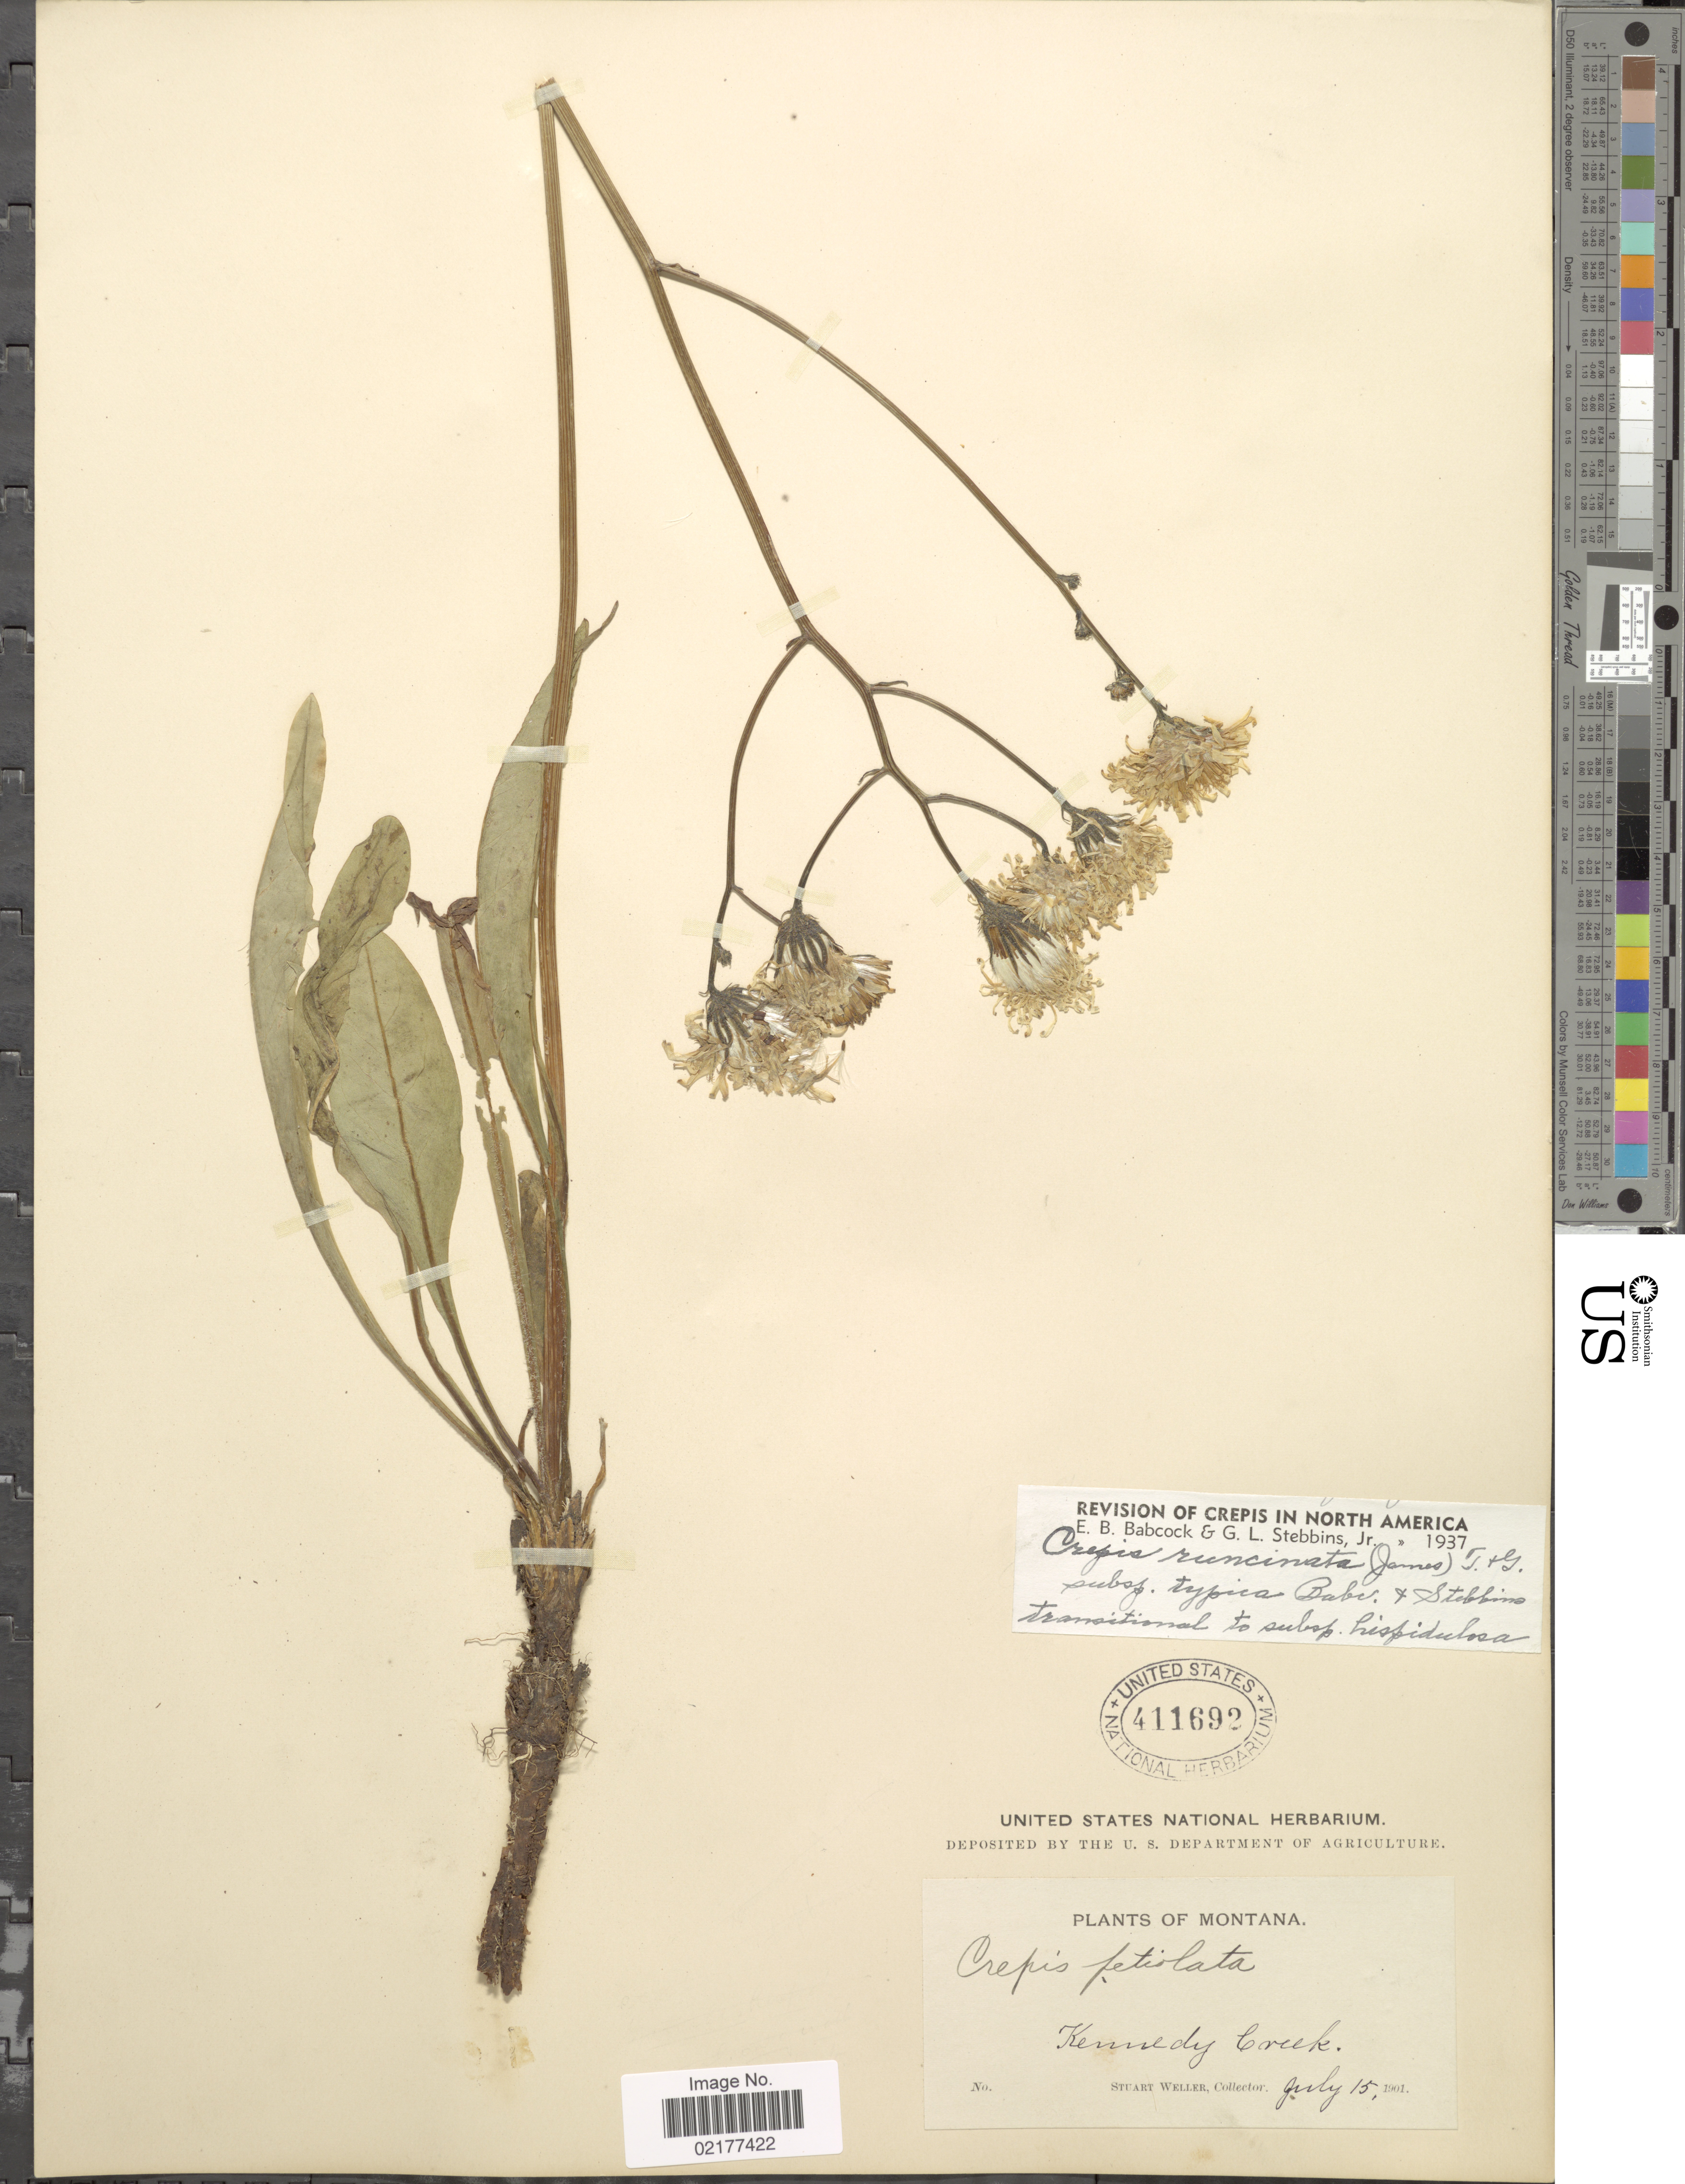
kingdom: Plantae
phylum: Tracheophyta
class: Magnoliopsida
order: Asterales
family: Asteraceae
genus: Crepis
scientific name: Crepis runcinata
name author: Torr. & A. Gray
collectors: S. Weller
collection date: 1901-07-15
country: United States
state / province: Montana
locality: Kennedy Creek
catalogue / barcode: US 411692